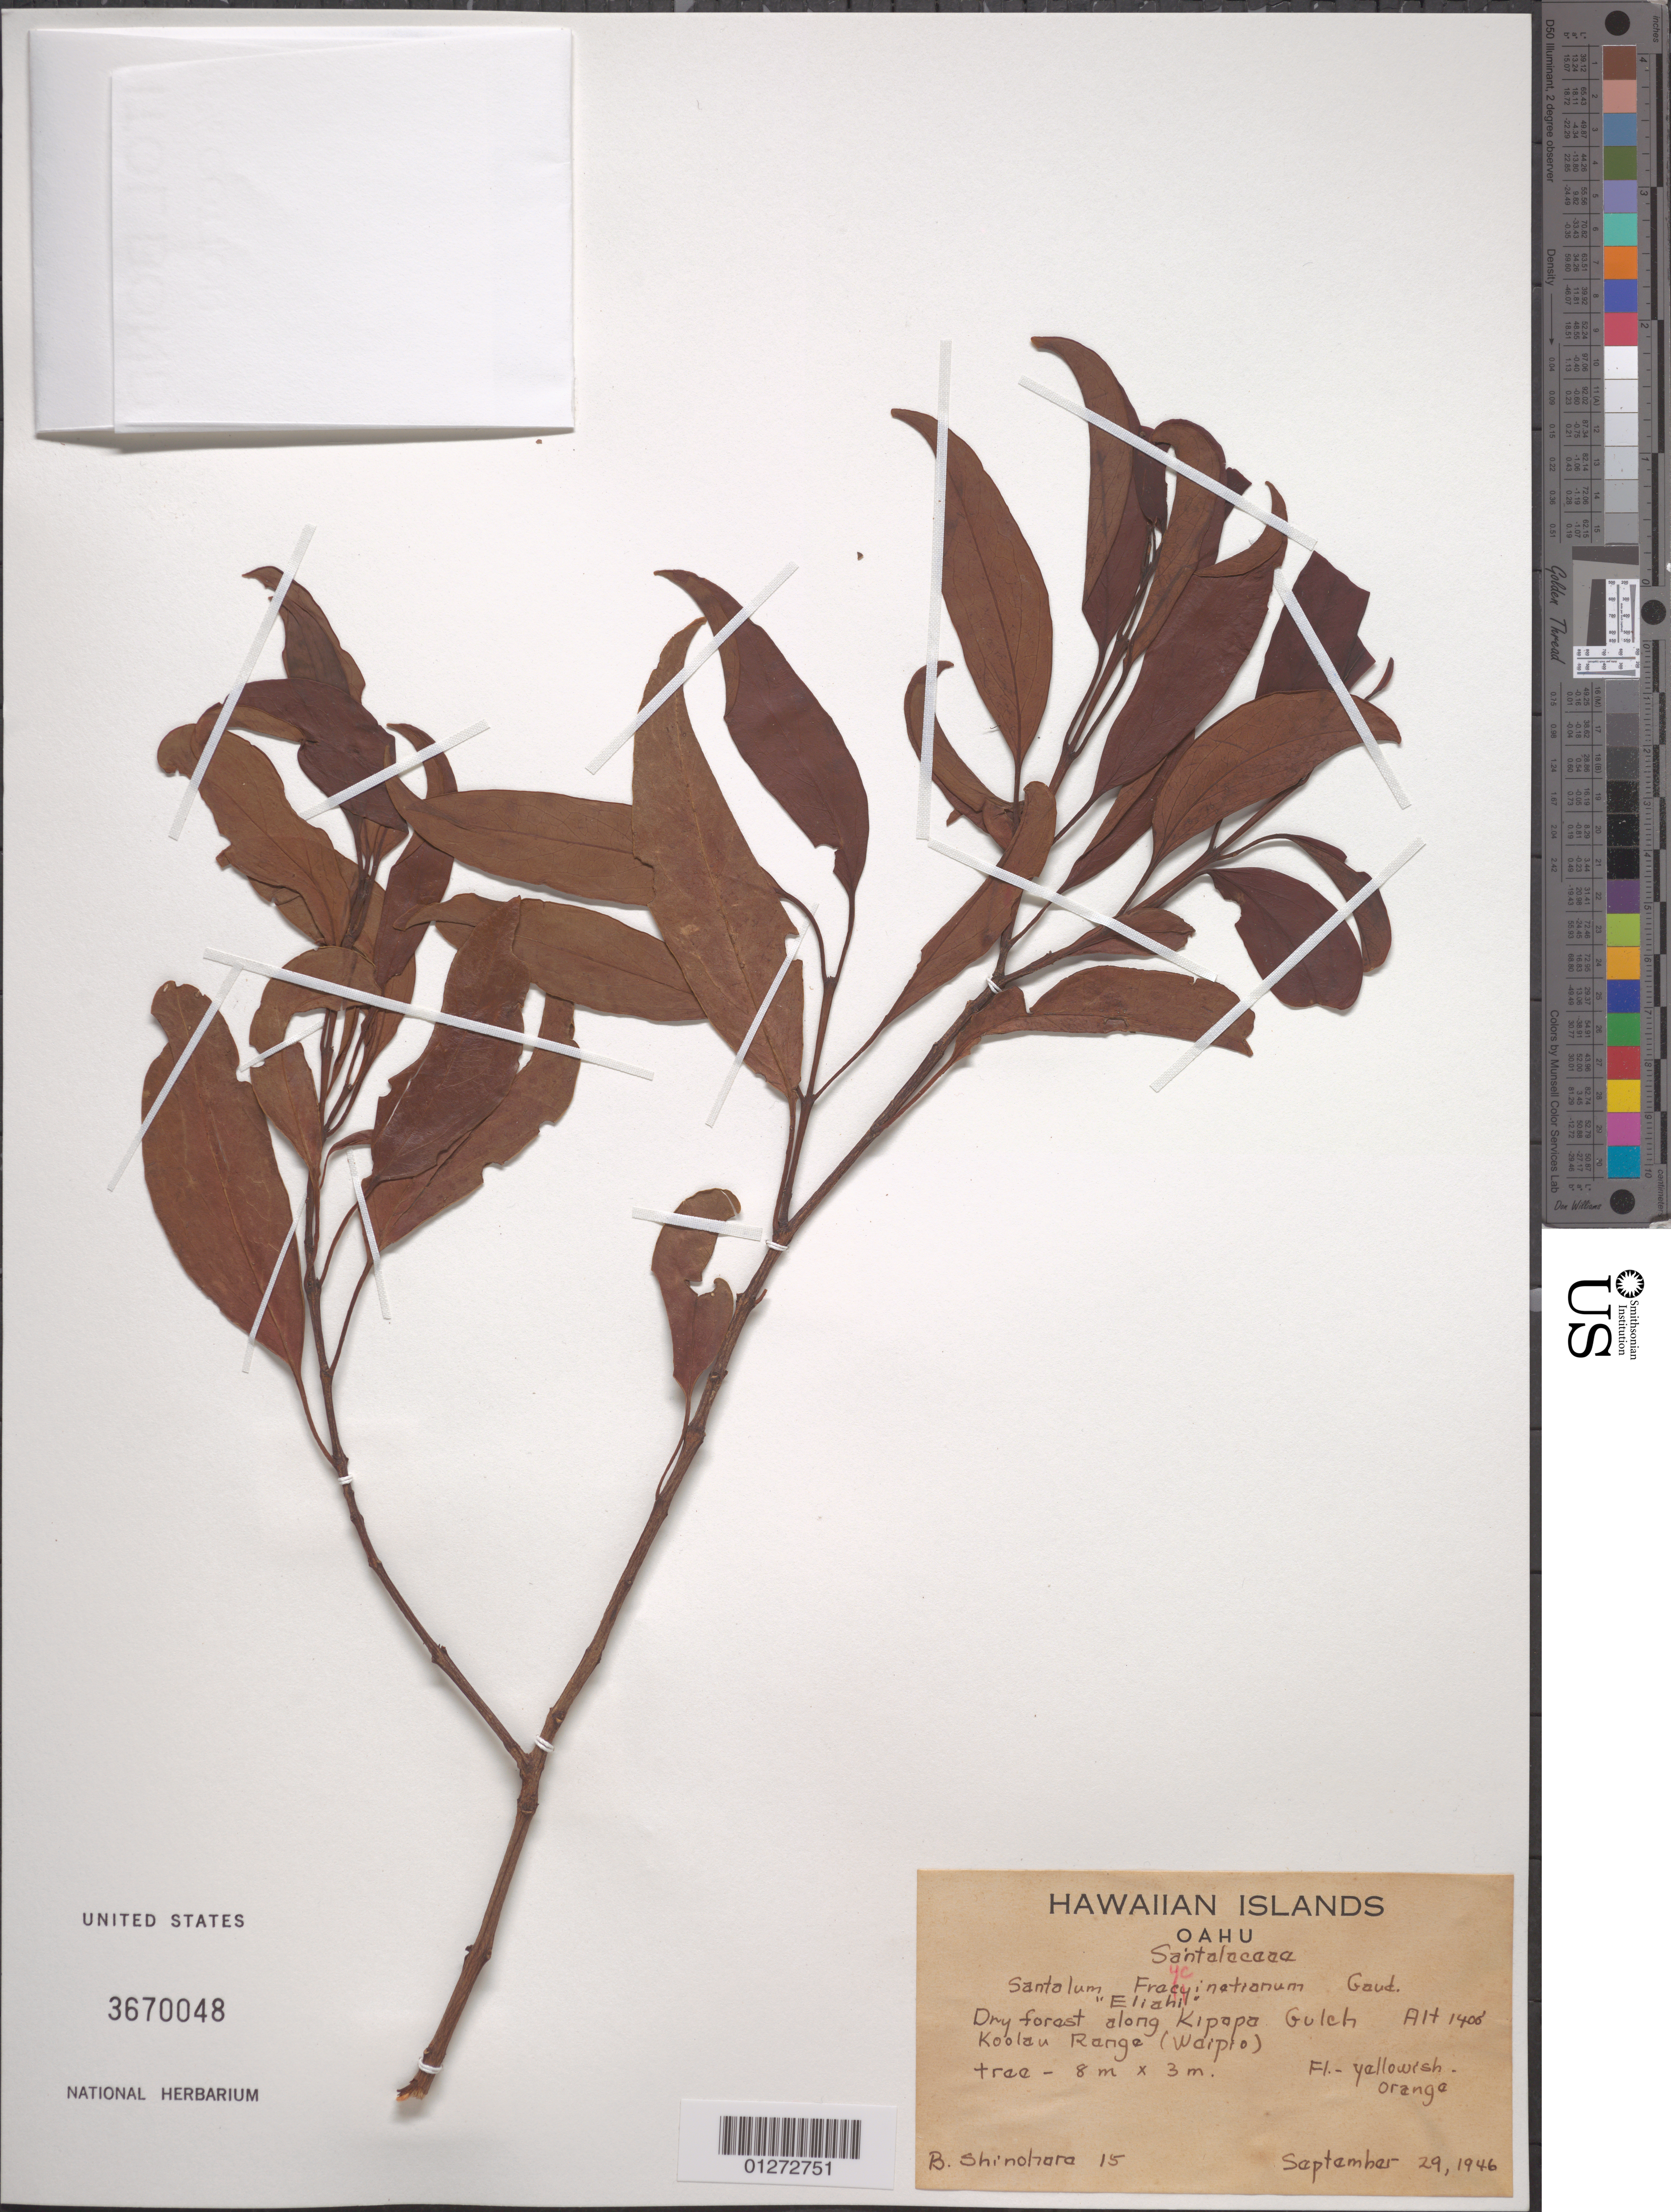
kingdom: Plantae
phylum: Tracheophyta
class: Magnoliopsida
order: Santalales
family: Santalaceae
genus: Santalum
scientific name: Santalum freycinetianum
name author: Gaudich.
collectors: B. Shinohara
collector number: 15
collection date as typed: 29 Sep 1946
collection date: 1946-09-29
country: United States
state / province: Hawaii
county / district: Honolulu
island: Oahu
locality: Koolau Range (Waipio), along Kipapa Gulch-ridge trail.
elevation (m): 427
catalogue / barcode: US 3670048